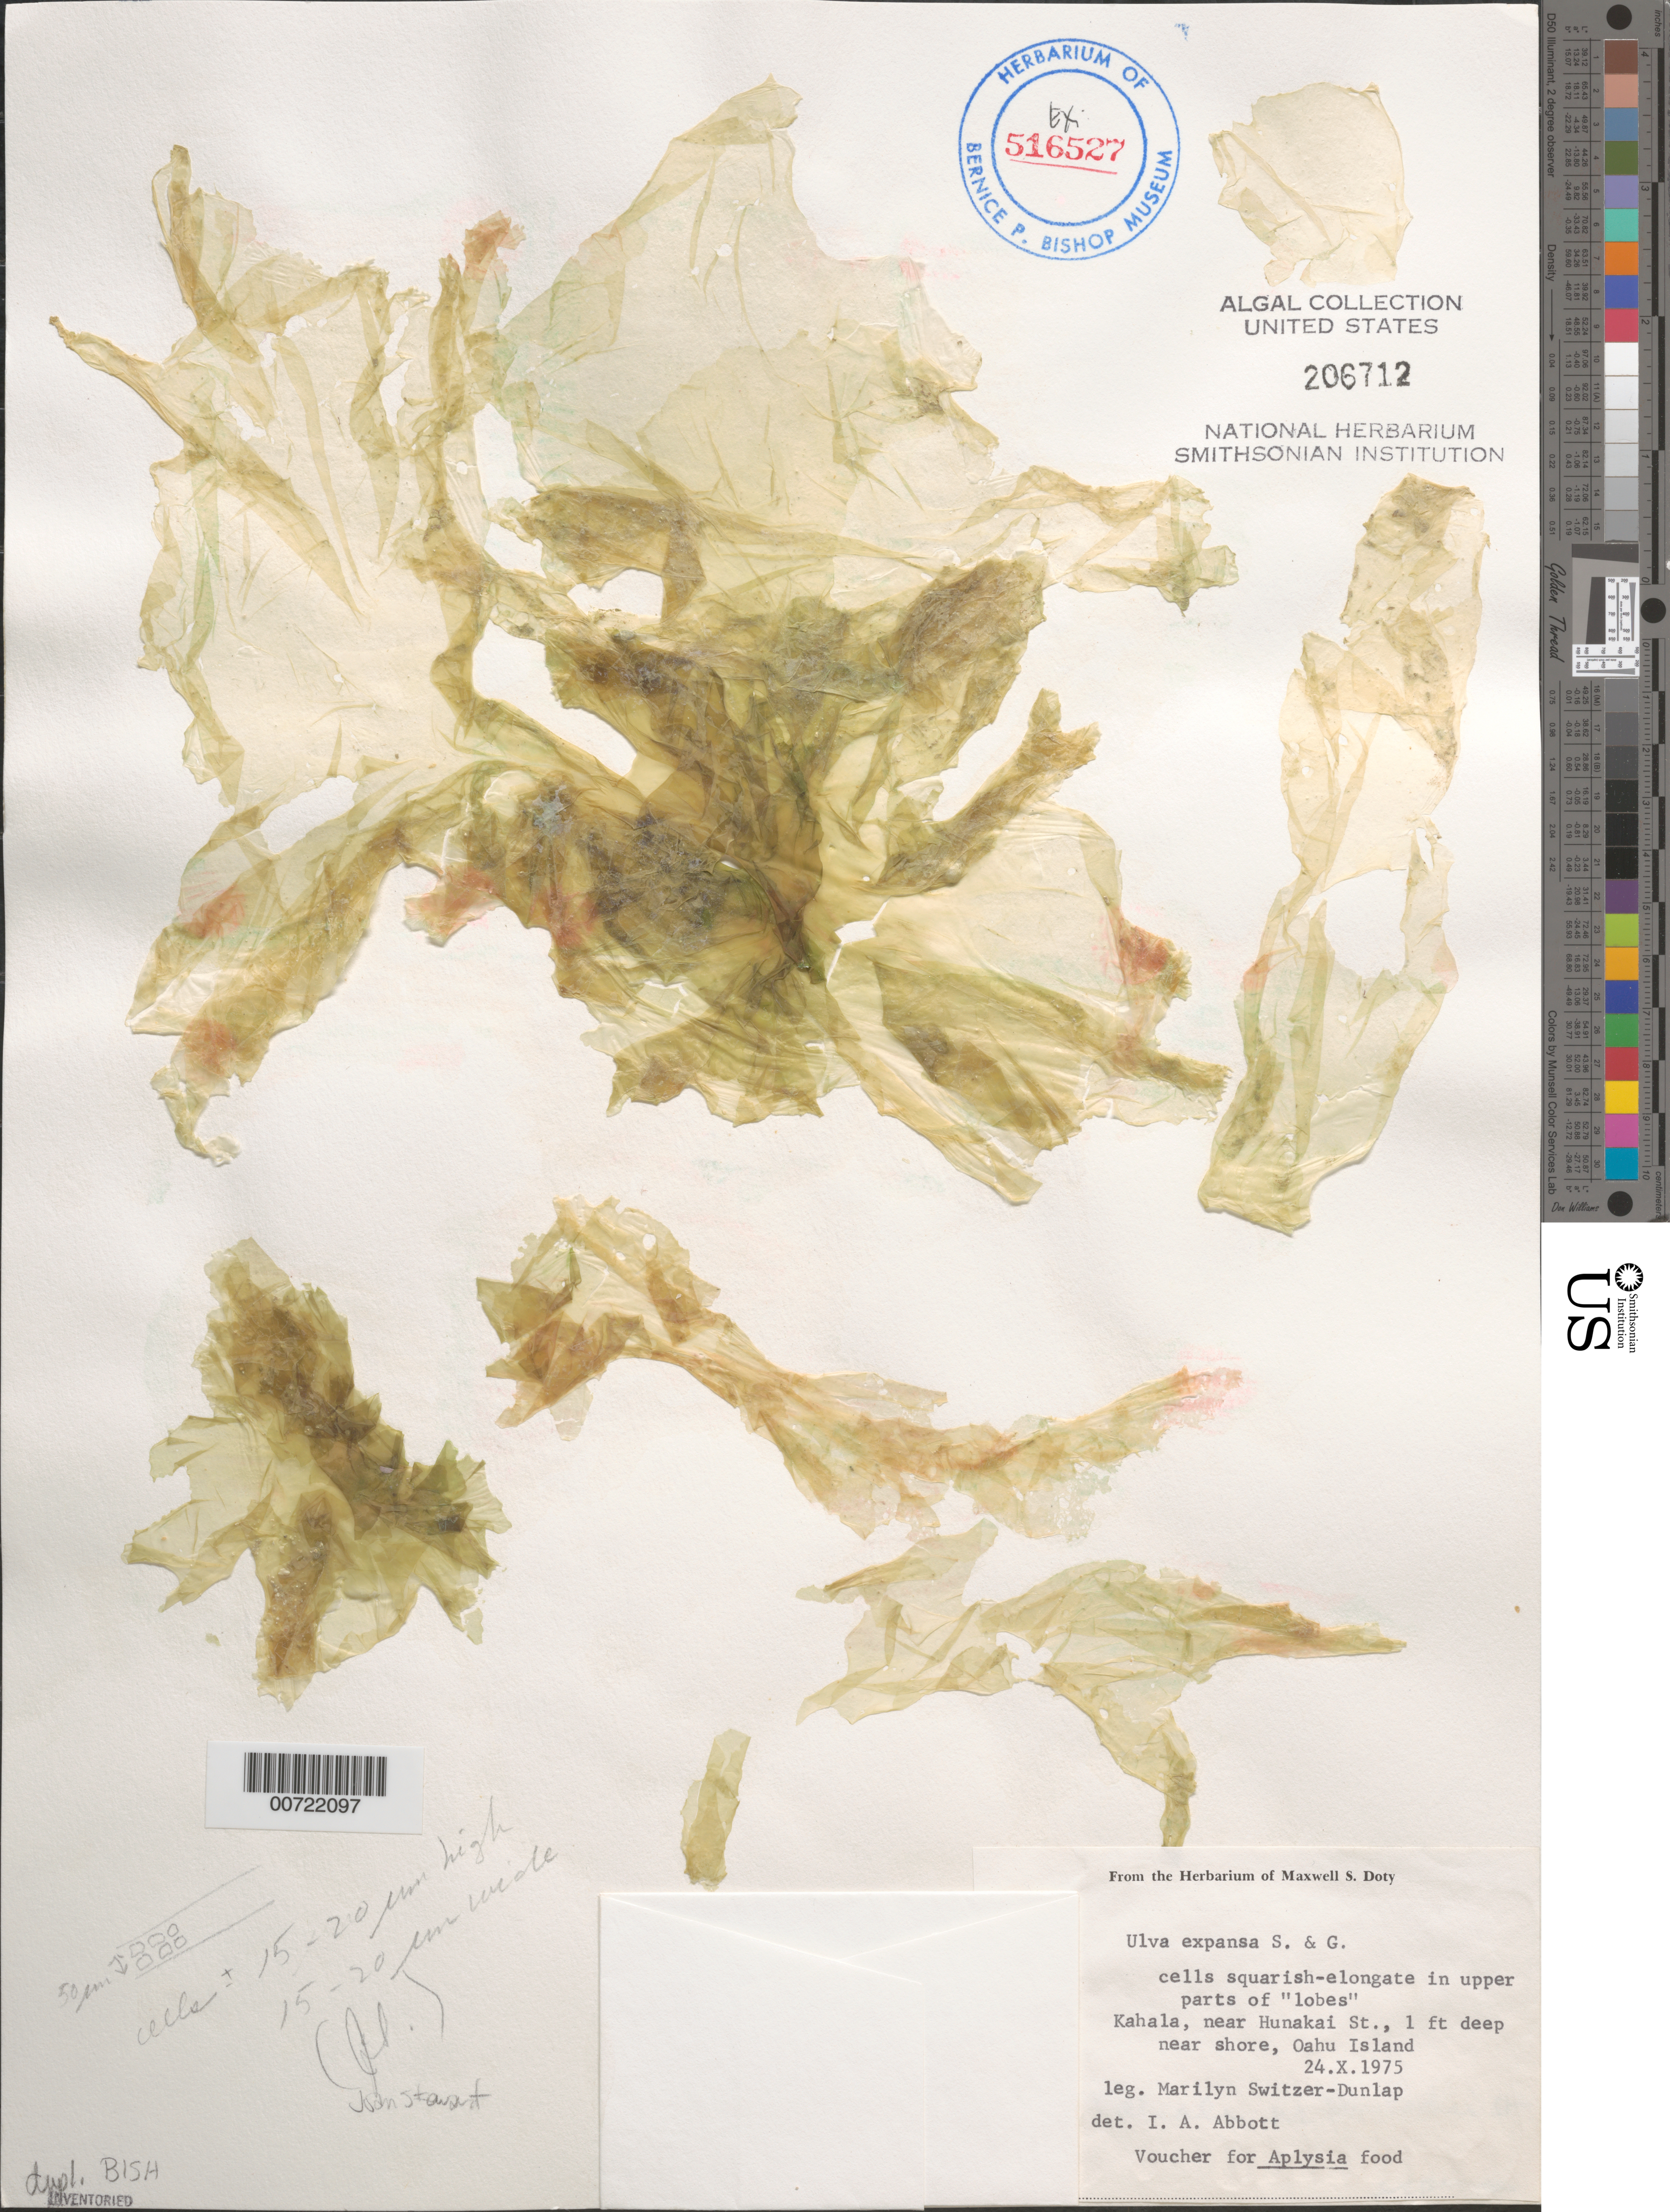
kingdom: Plantae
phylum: Chlorophyta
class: Ulvophyceae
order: Ulvales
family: Ulvaceae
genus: Ulva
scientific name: Ulva expansa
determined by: Abbott, Isabella A.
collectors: M. Switzer-Dunlap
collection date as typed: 24 Oct 1975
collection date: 1975-10-24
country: United States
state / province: Hawaii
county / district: Honolulu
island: Oahu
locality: Kahala, near Hunakai Street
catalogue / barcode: US 206712